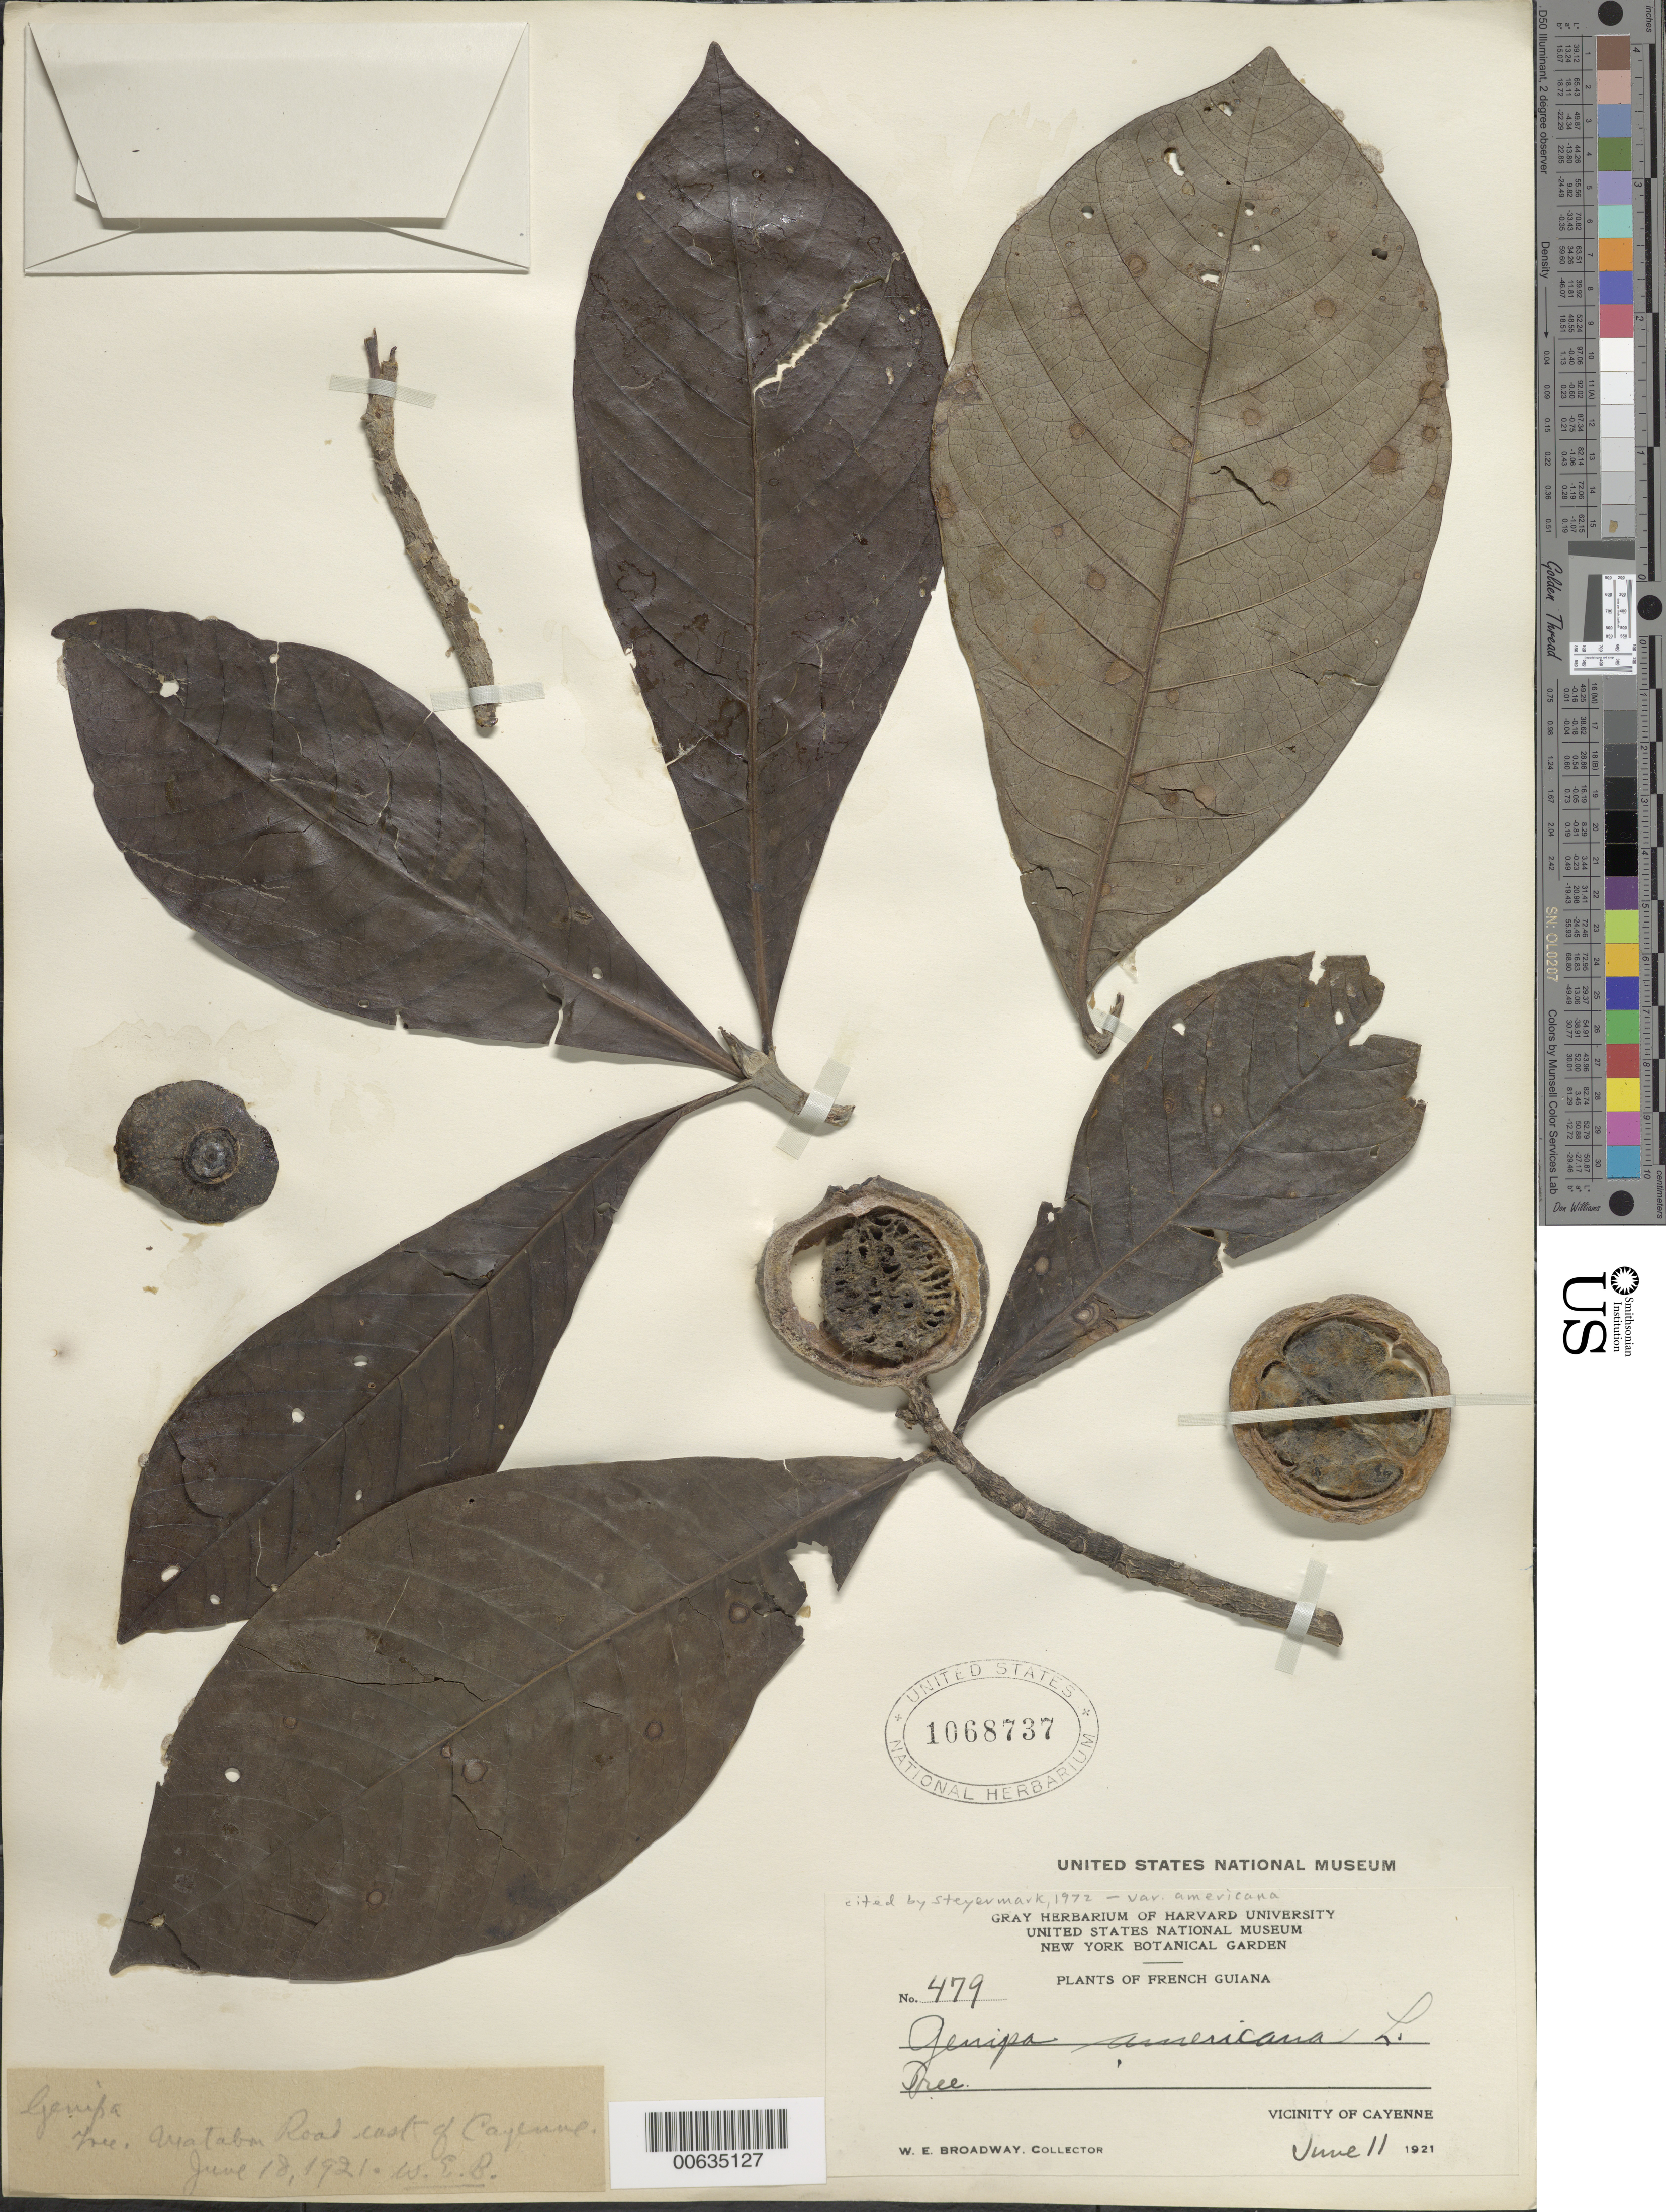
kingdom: Plantae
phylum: Tracheophyta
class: Magnoliopsida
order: Gentianales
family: Rubiaceae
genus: Genipa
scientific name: Genipa americana var. americana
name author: L.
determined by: Steyermark, Julian A., (VEN)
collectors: W. E. Broadway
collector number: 479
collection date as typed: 11-Jun-21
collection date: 1921-06-11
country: French Guiana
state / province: Cayenne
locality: Cayenne, vic.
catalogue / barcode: US 1068737